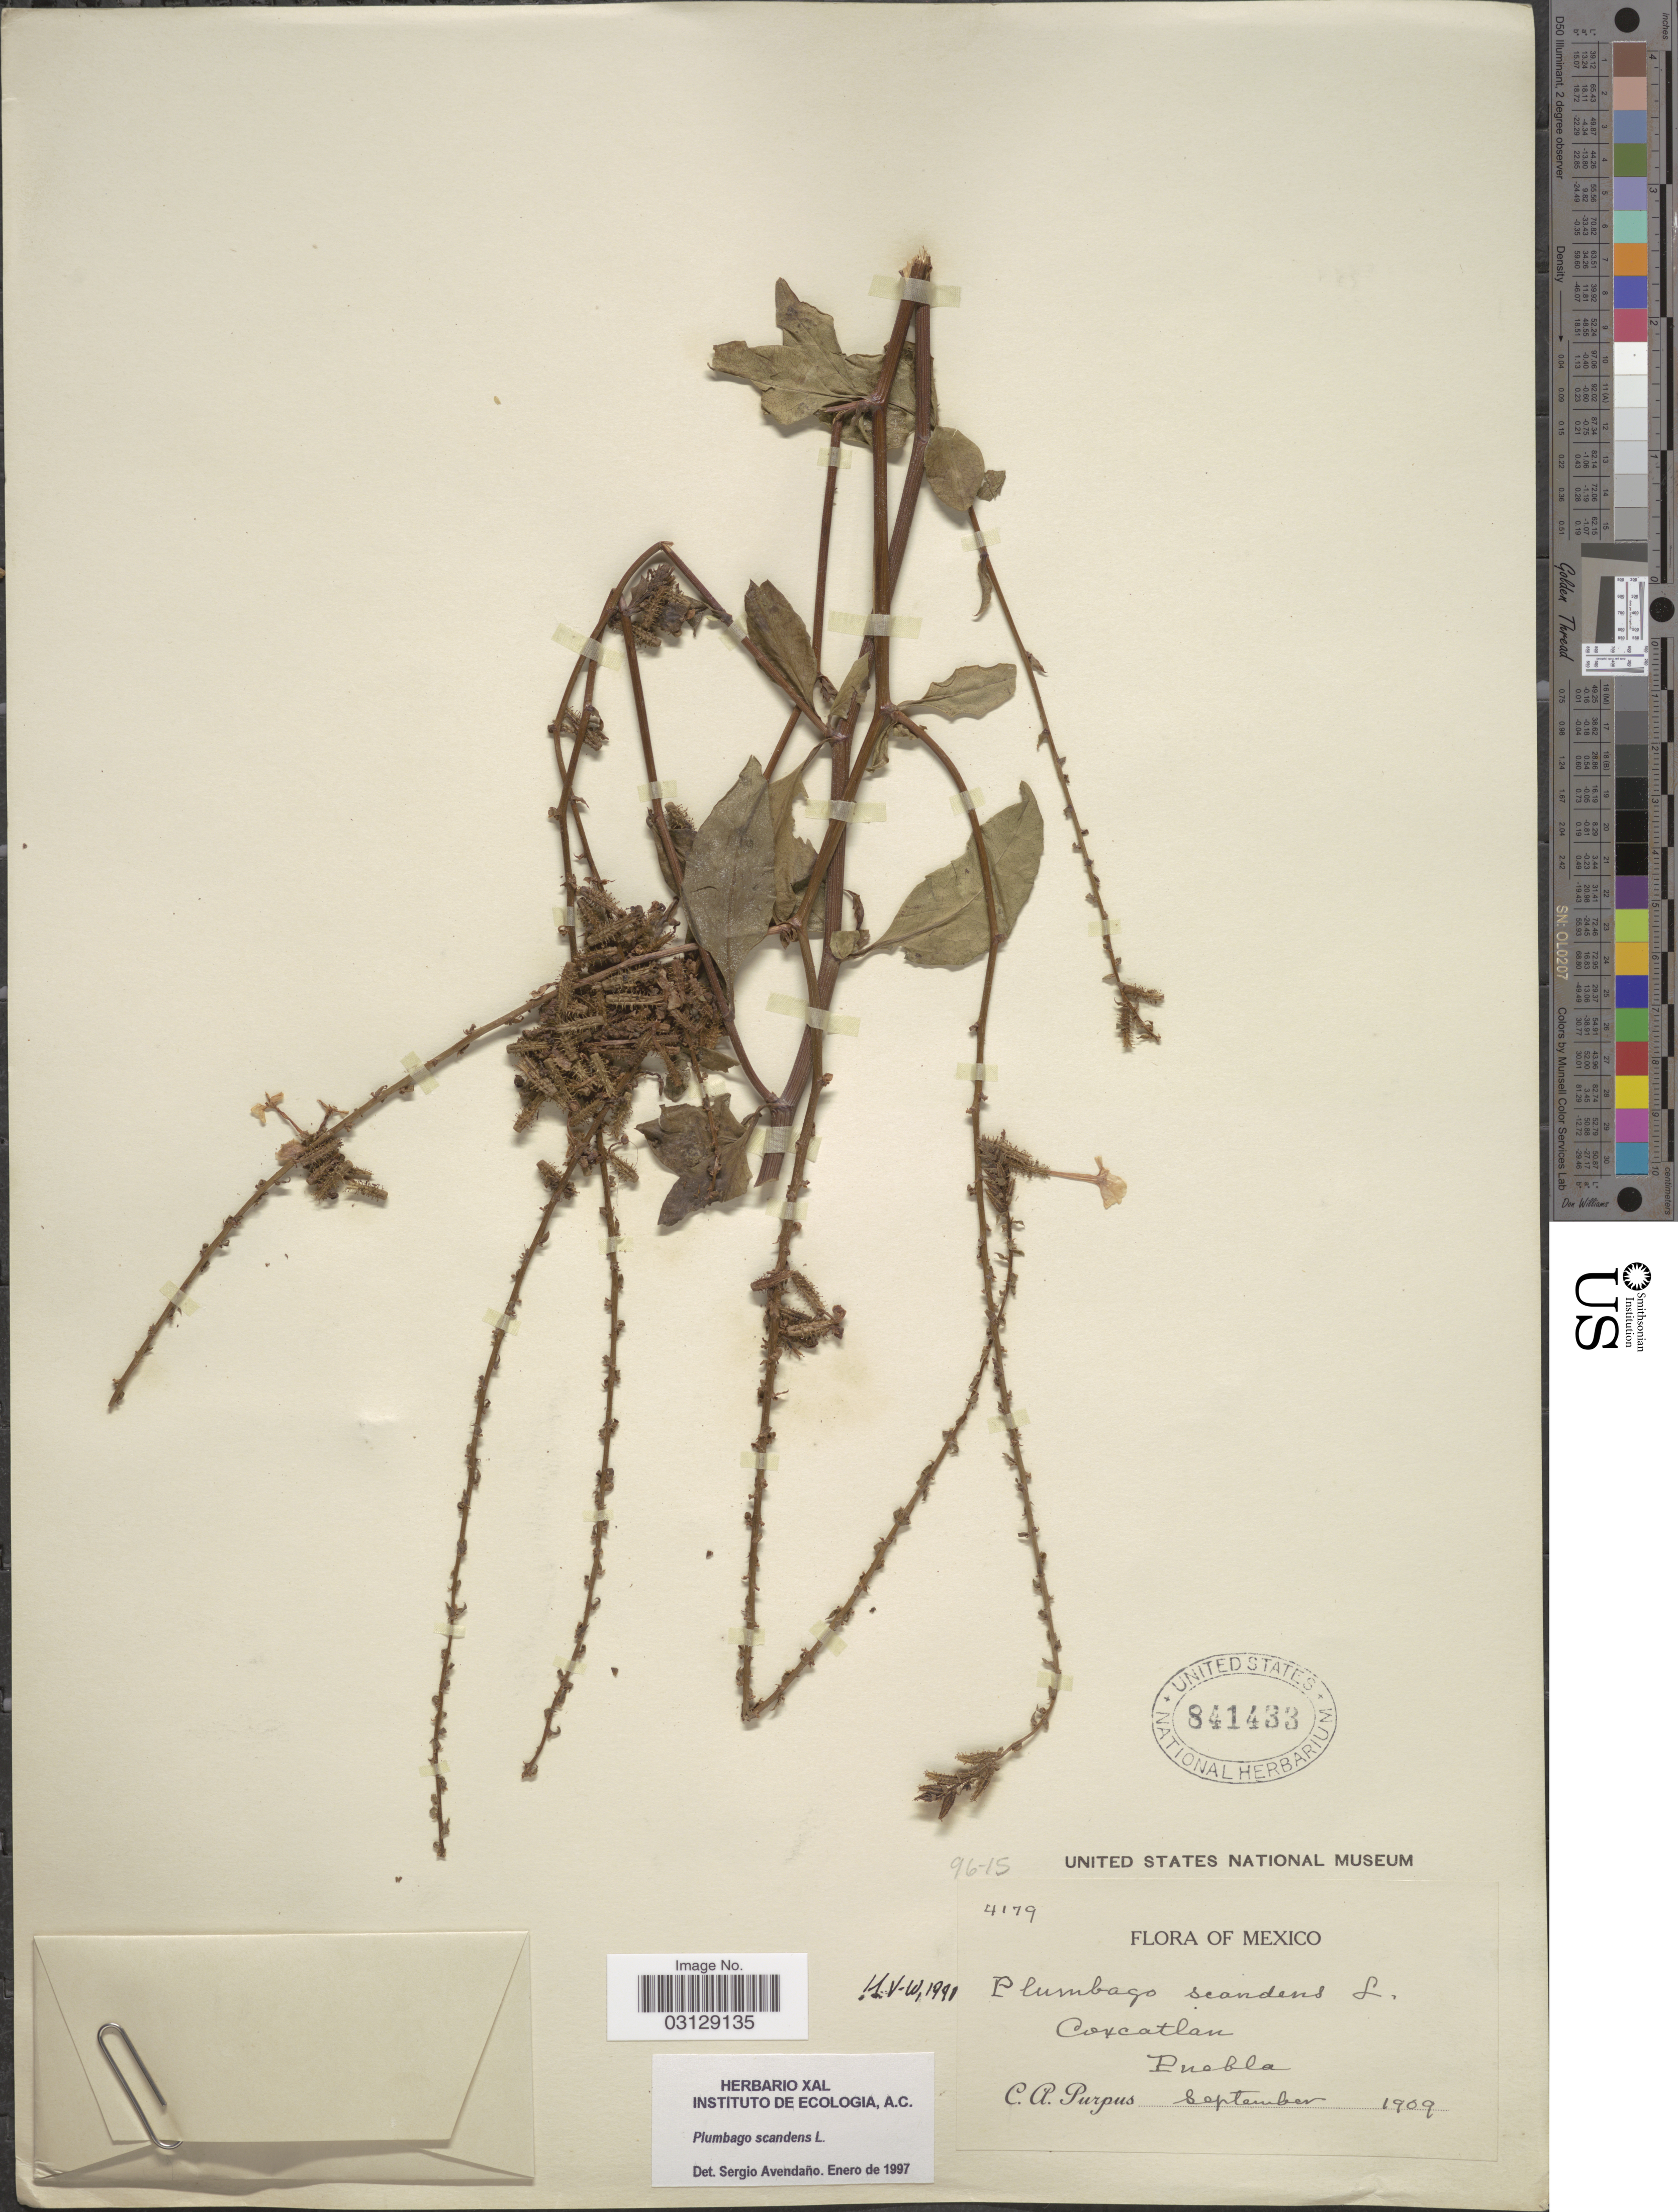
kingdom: Plantae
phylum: Tracheophyta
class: Magnoliopsida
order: Caryophyllales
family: Plumbaginaceae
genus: Plumbago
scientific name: Plumbago scandens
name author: L.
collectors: C. A. Purpus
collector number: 4179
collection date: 1909-09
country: Mexico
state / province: Puebla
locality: Coxcatlan.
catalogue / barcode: US 841433